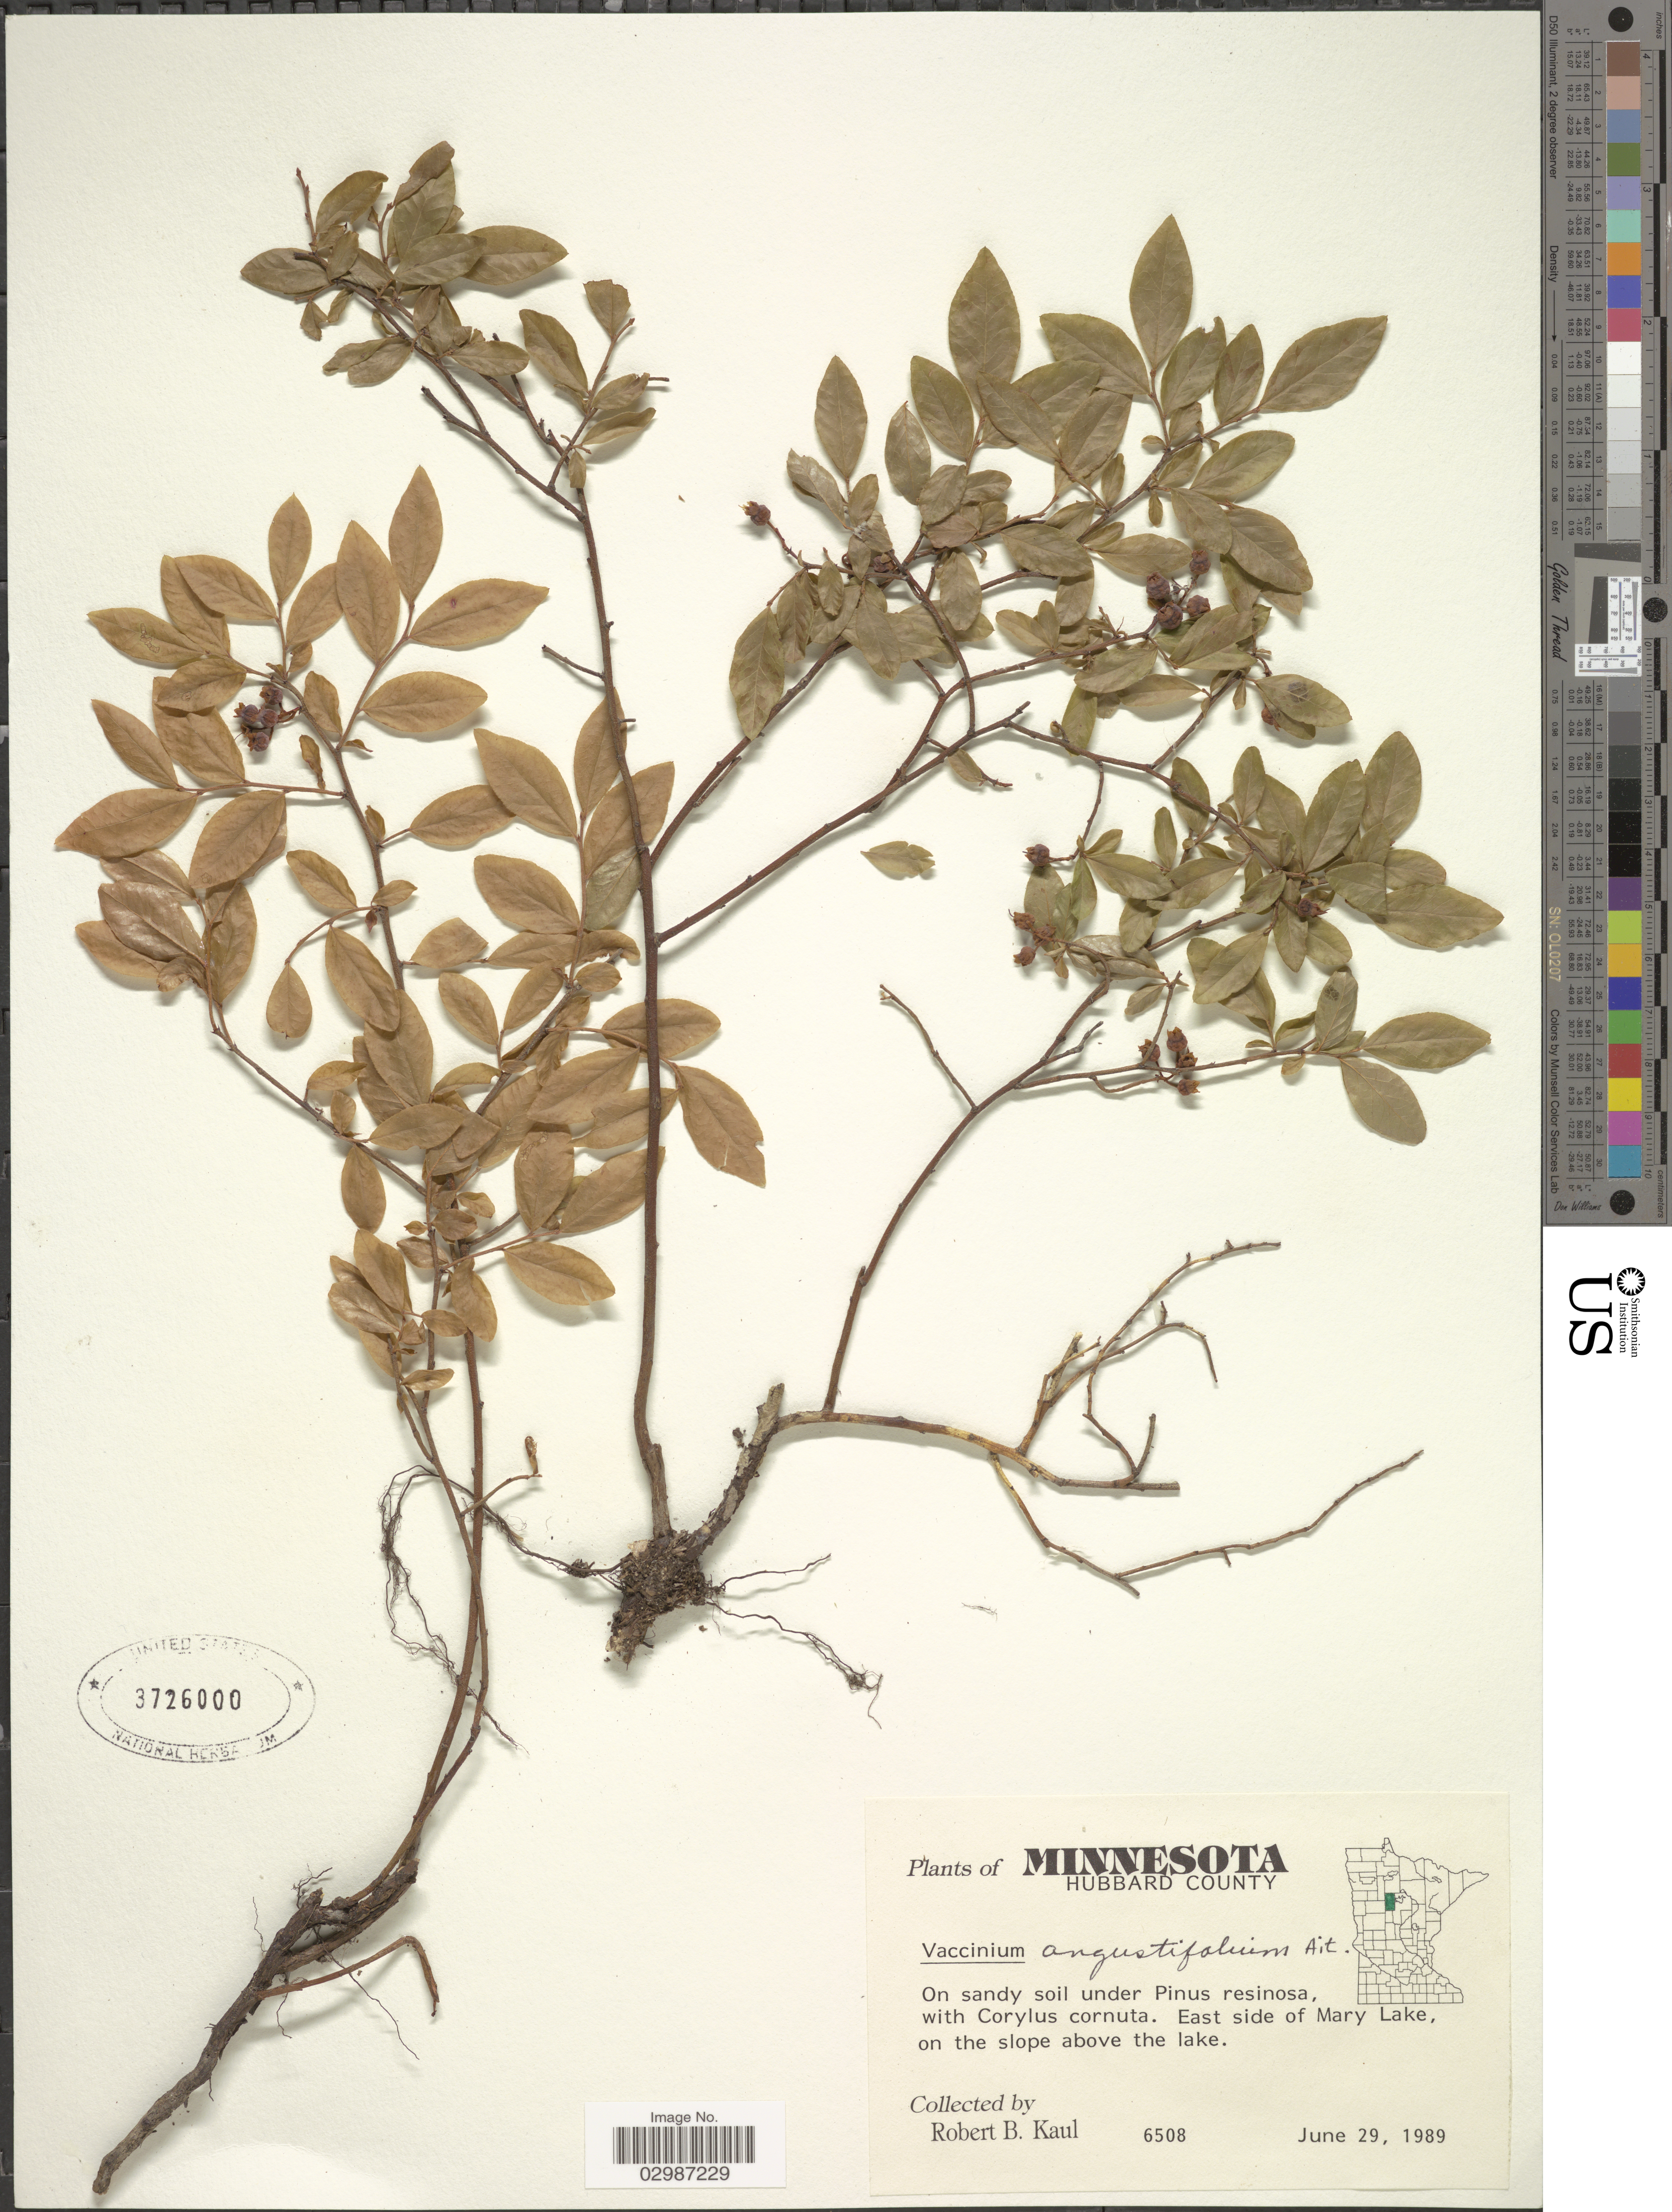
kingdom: Plantae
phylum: Tracheophyta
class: Magnoliopsida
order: Ericales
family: Ericaceae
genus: Vaccinium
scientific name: Vaccinium angustifolium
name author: Aiton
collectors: R. Kaul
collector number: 6508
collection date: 1989-06-29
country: United States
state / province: Minnesota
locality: Hubbard County, East side of Mary Lake, on the slope above the lake.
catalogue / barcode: US 3726000